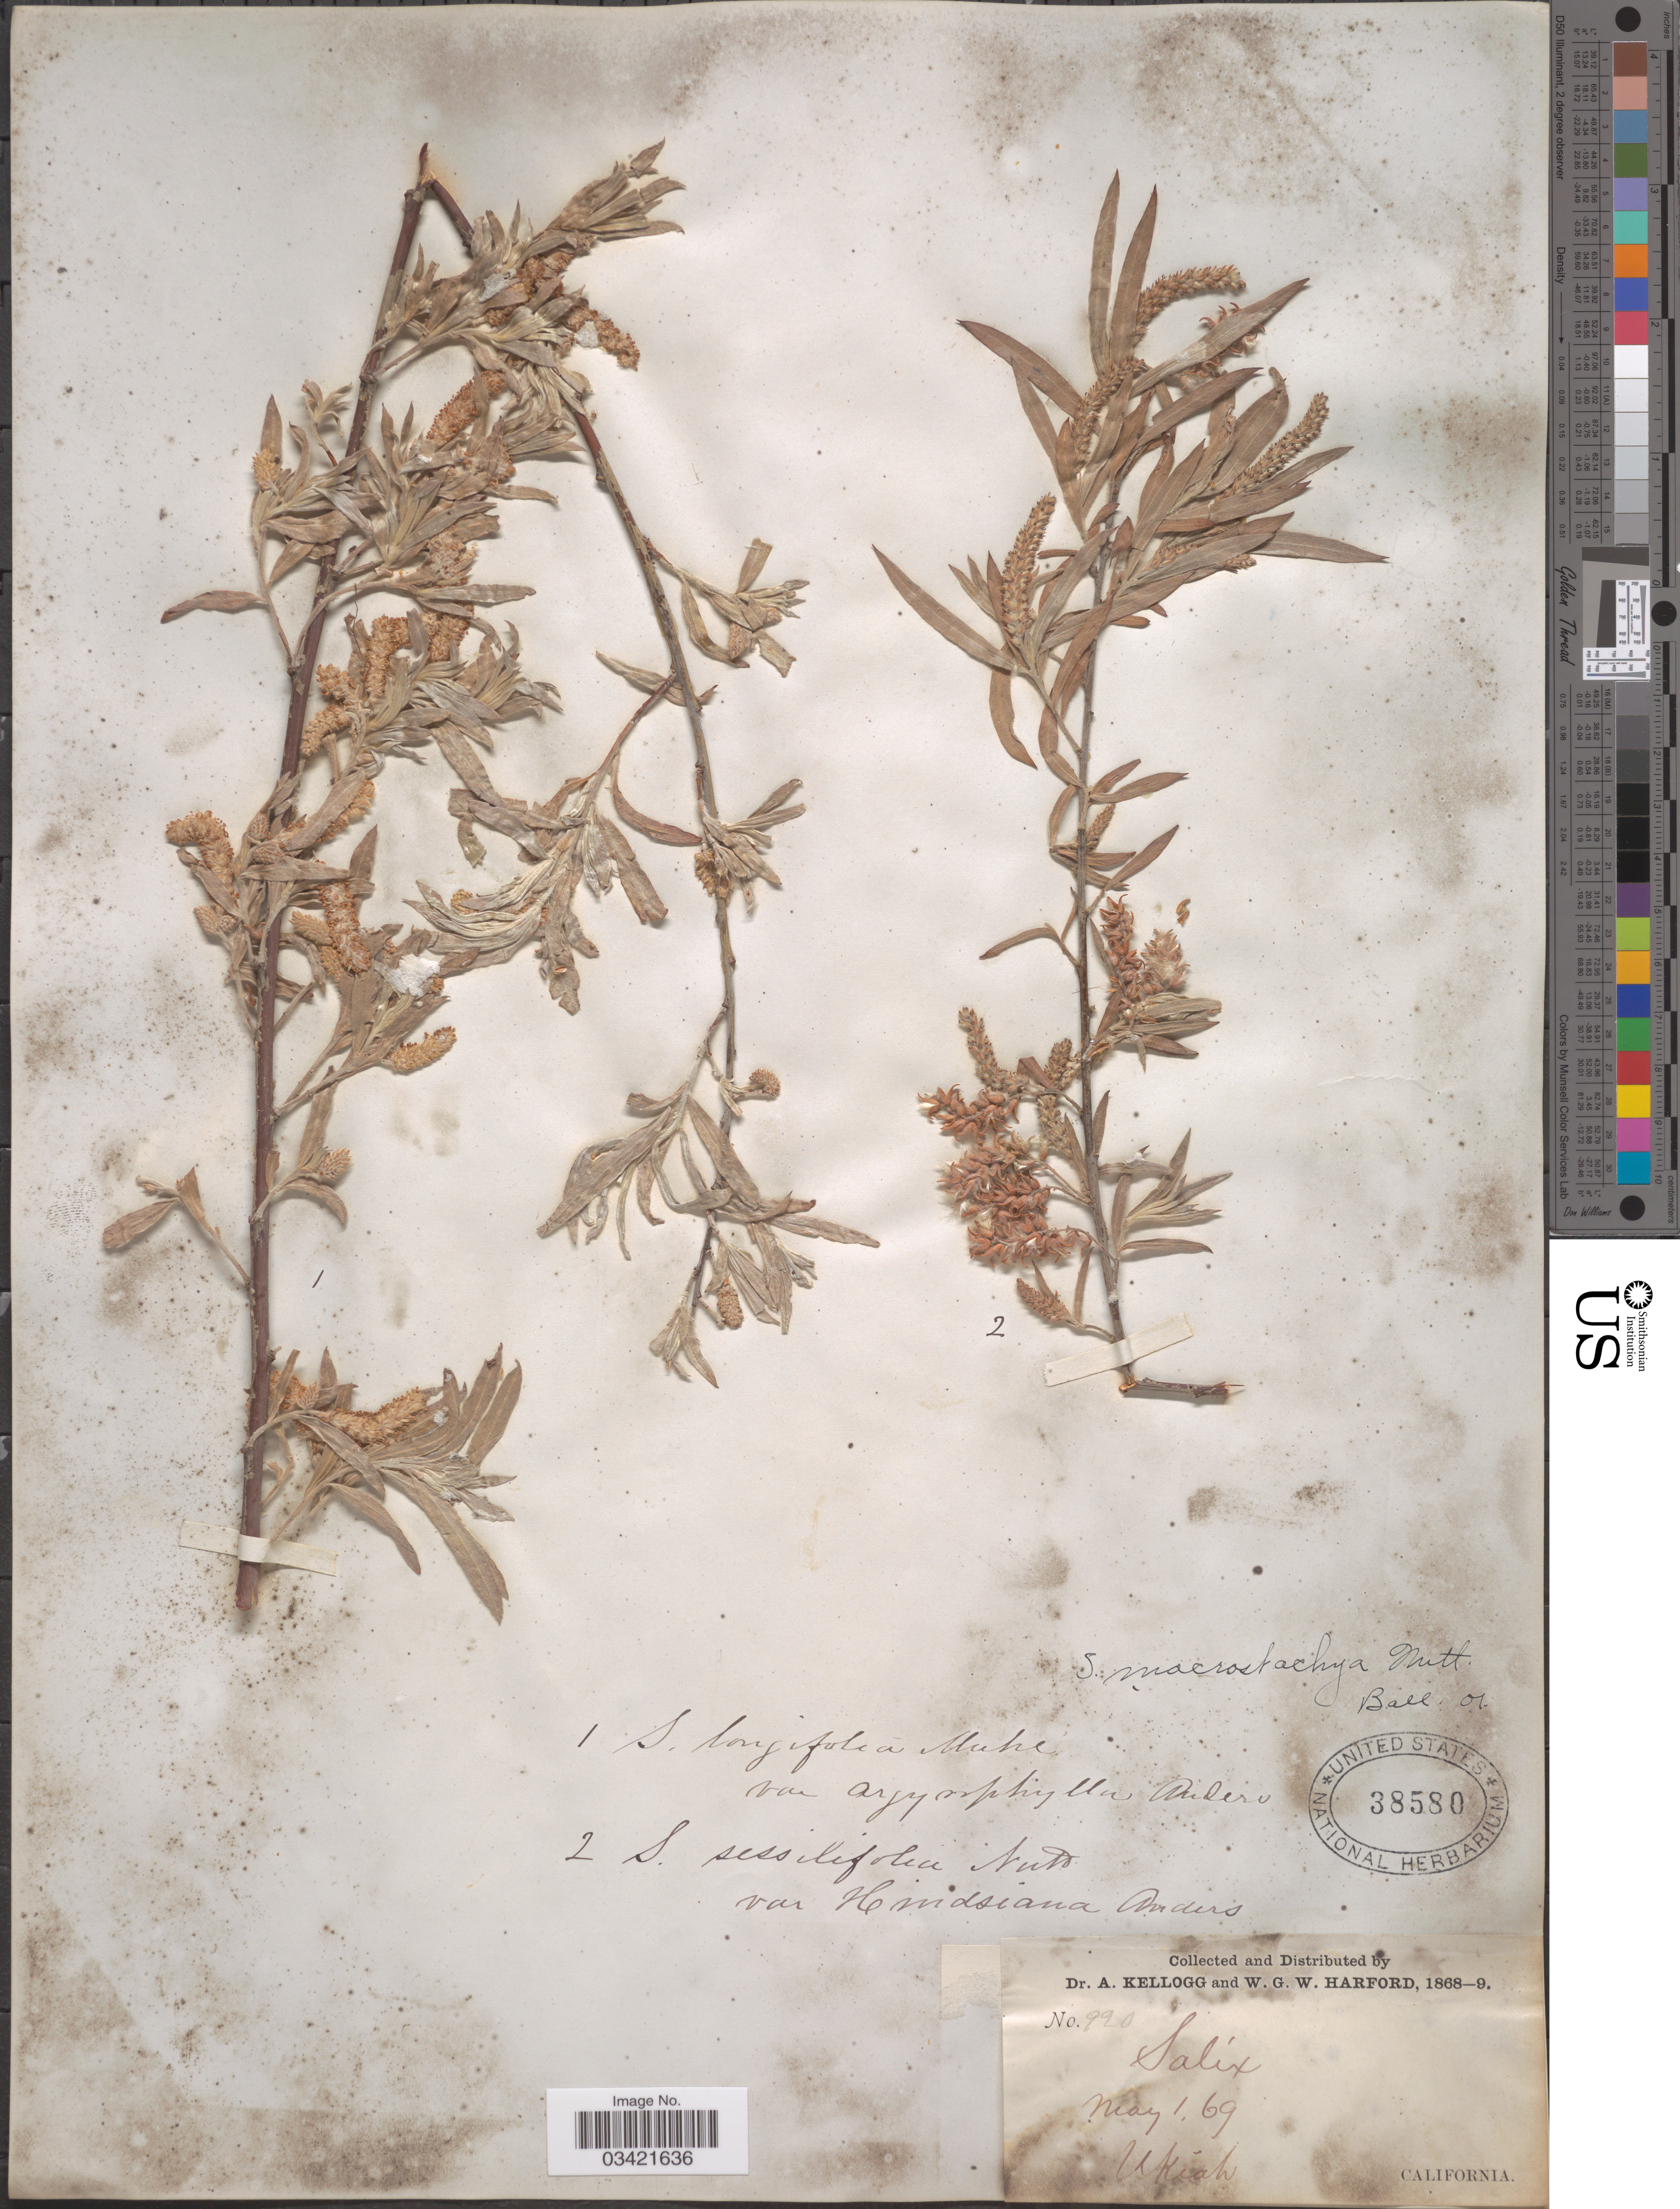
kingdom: Plantae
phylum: Tracheophyta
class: Magnoliopsida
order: Malpighiales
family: Salicaceae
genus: Salix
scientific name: Salix hindsiana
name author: Benth.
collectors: A. Kellogg & W. G. W. Harford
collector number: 920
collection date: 1869-05-01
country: United States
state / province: California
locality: Ukiah.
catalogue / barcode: US 38580